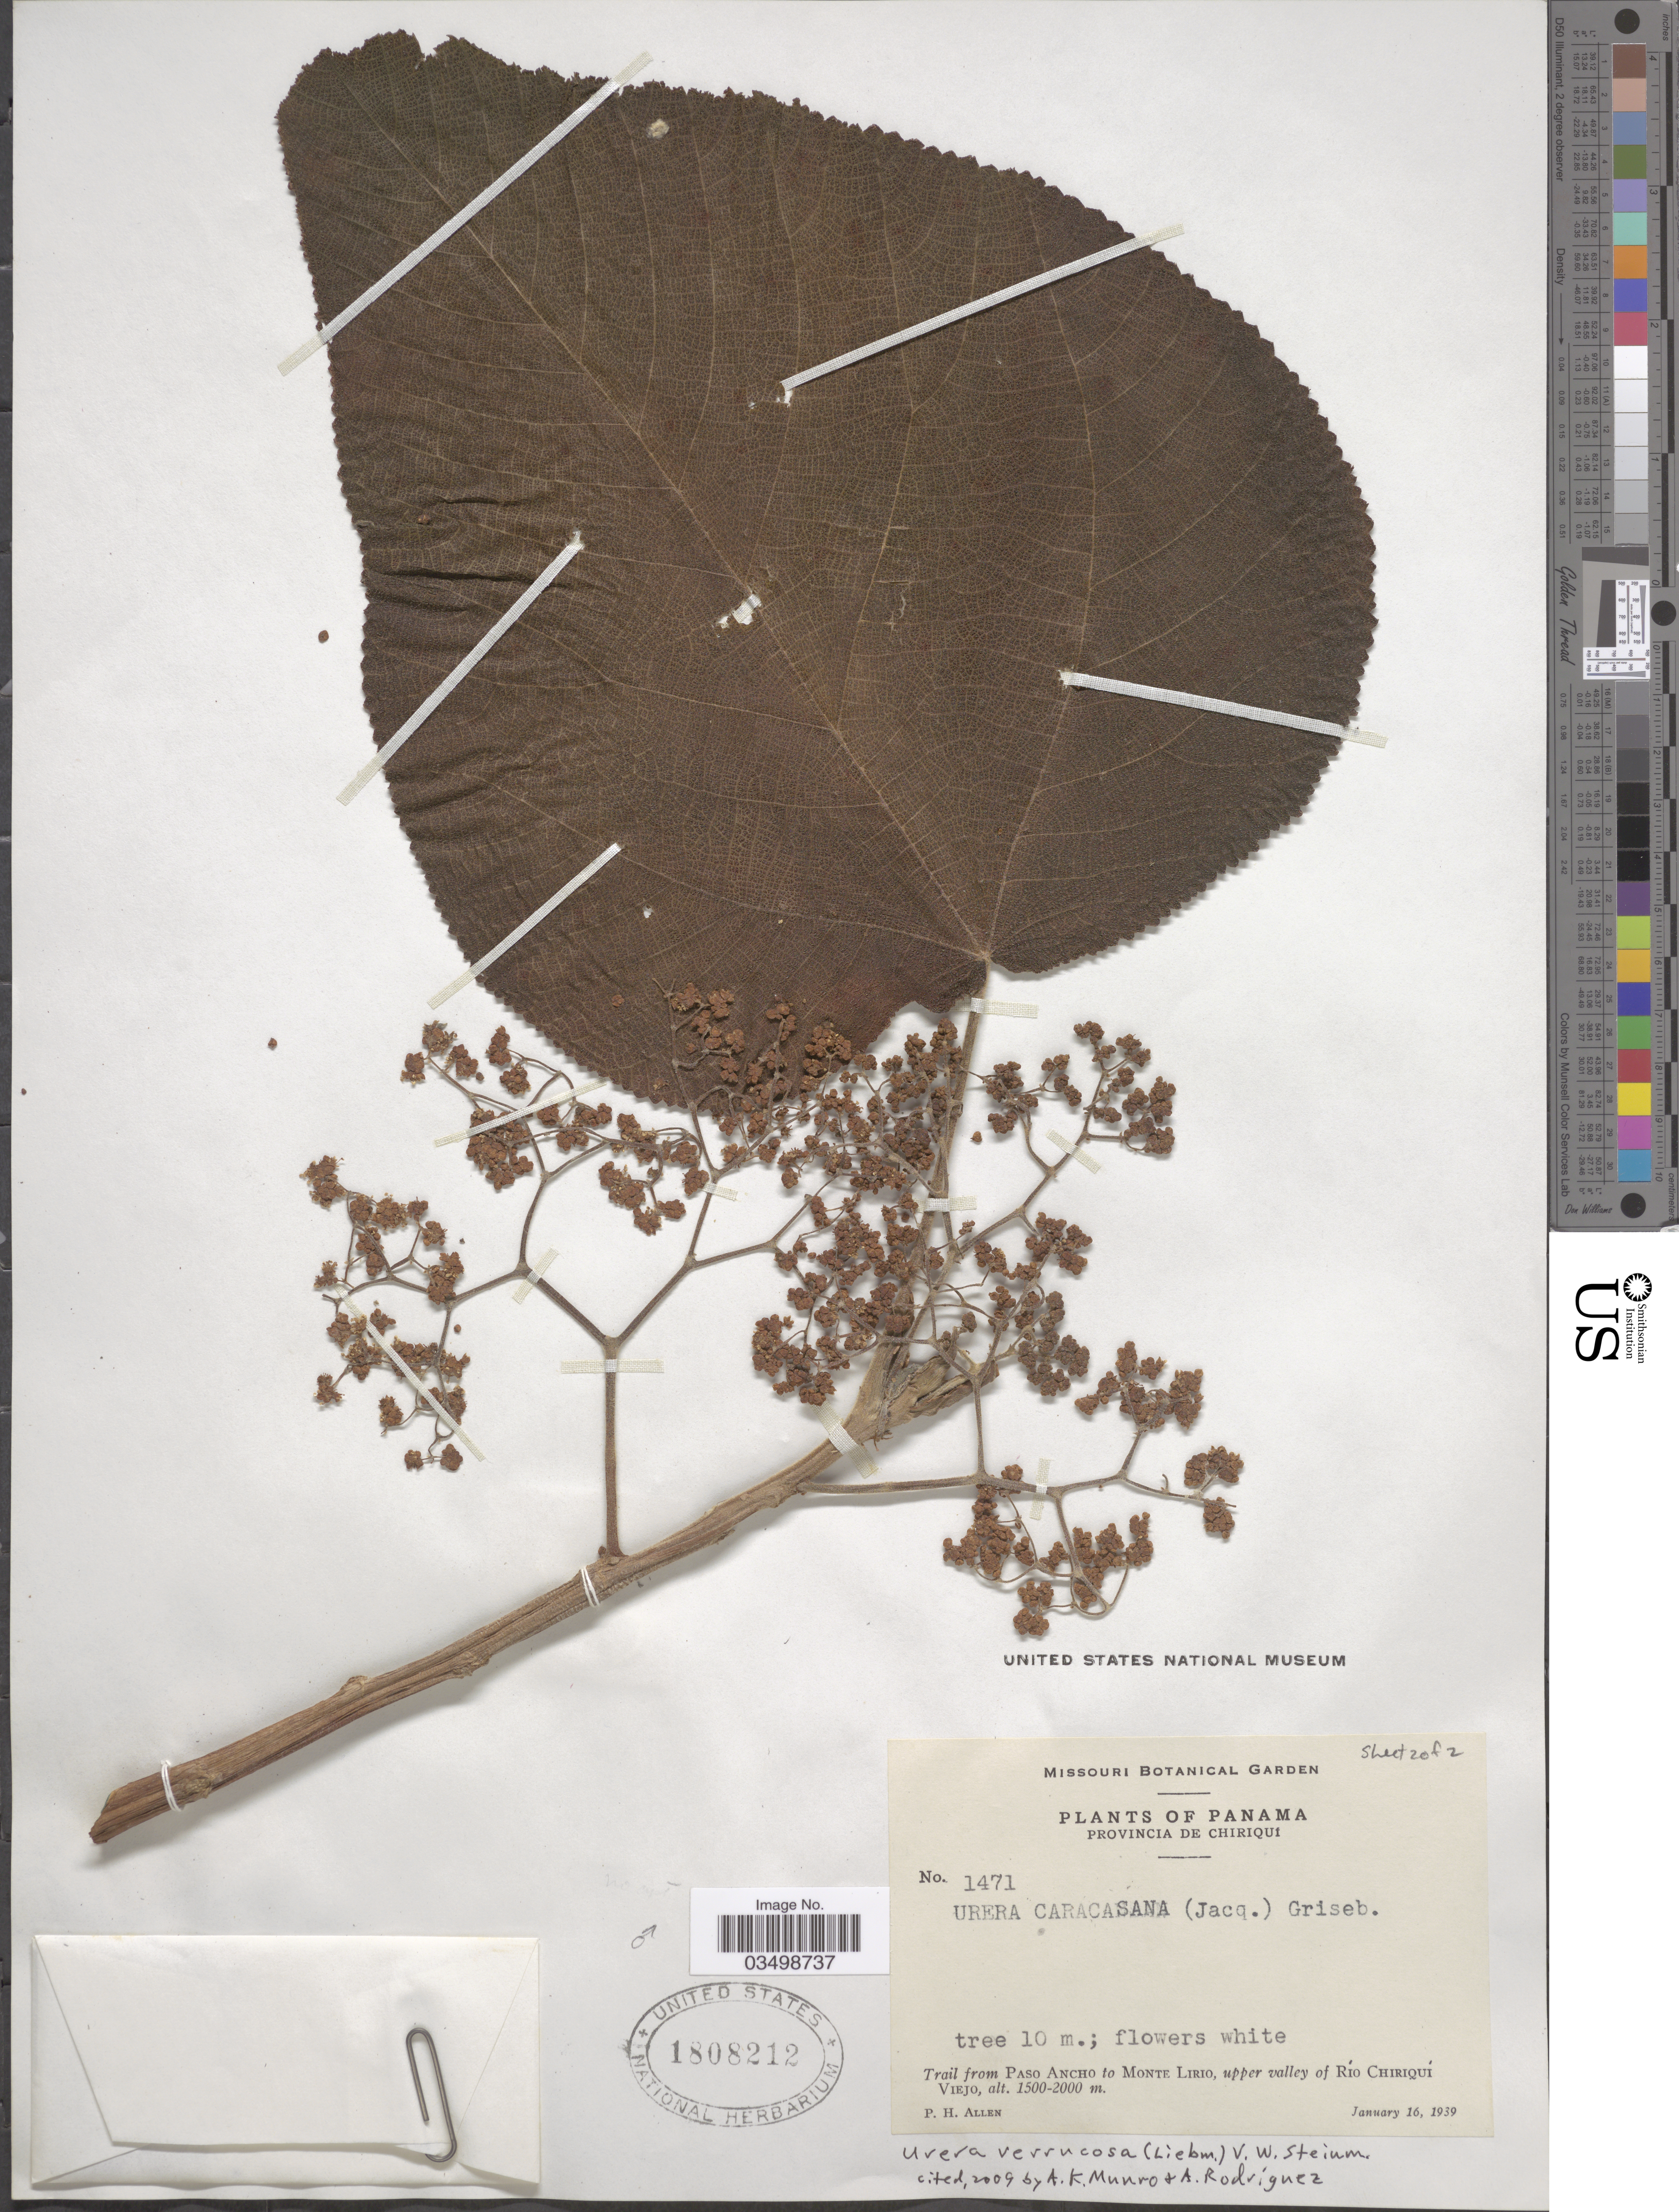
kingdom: Plantae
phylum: Tracheophyta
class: Magnoliopsida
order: Rosales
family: Urticaceae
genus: Urera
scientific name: Urera verrucosa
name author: (Liebm.) V.W. Steinm.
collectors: P. H. Allen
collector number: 1471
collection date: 1939-01-16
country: Panama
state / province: Chiriqui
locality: Trail from Paso Ancho to Monte Lirio, upper valley of Río Chiriquí Viejo.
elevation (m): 1500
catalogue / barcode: US 1808212